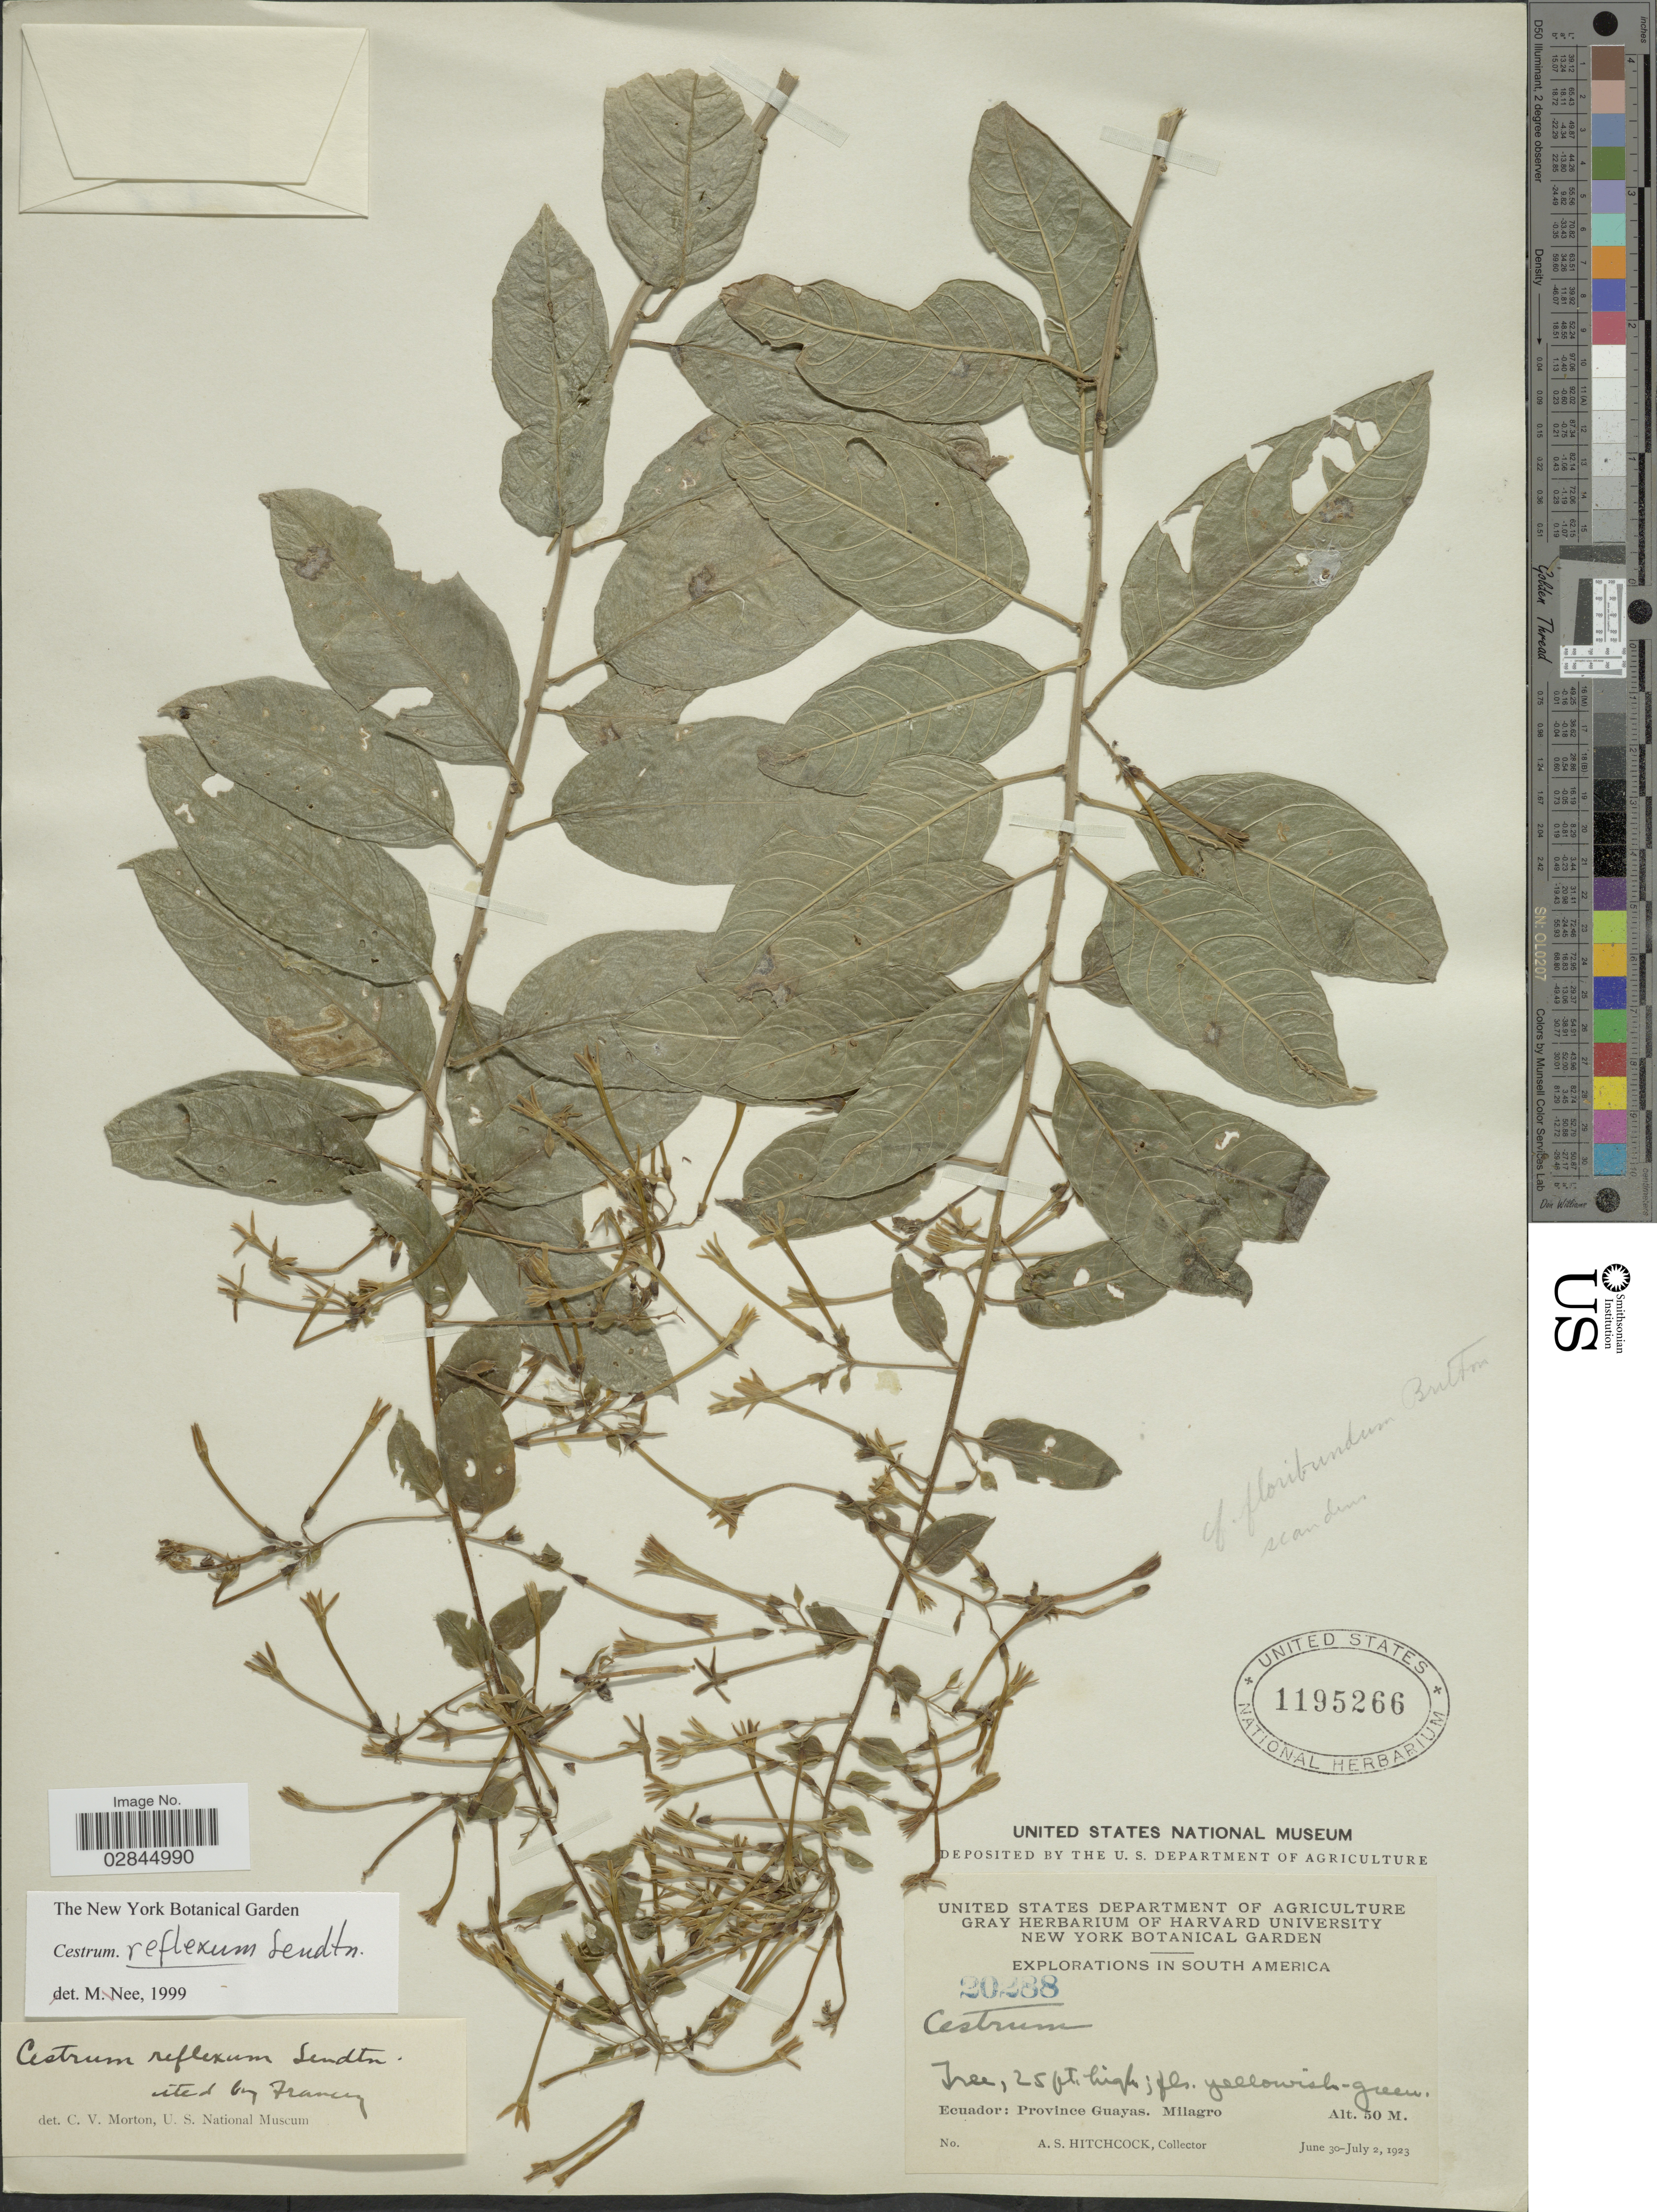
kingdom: Plantae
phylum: Tracheophyta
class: Magnoliopsida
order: Solanales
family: Solanaceae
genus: Cestrum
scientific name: Cestrum reflexum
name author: Sendtn.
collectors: A. S. Hitchcock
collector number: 20288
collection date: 1923-06-30/1923-07-02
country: Ecuador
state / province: Guayas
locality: Milagro.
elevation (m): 50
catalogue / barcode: US 1195266